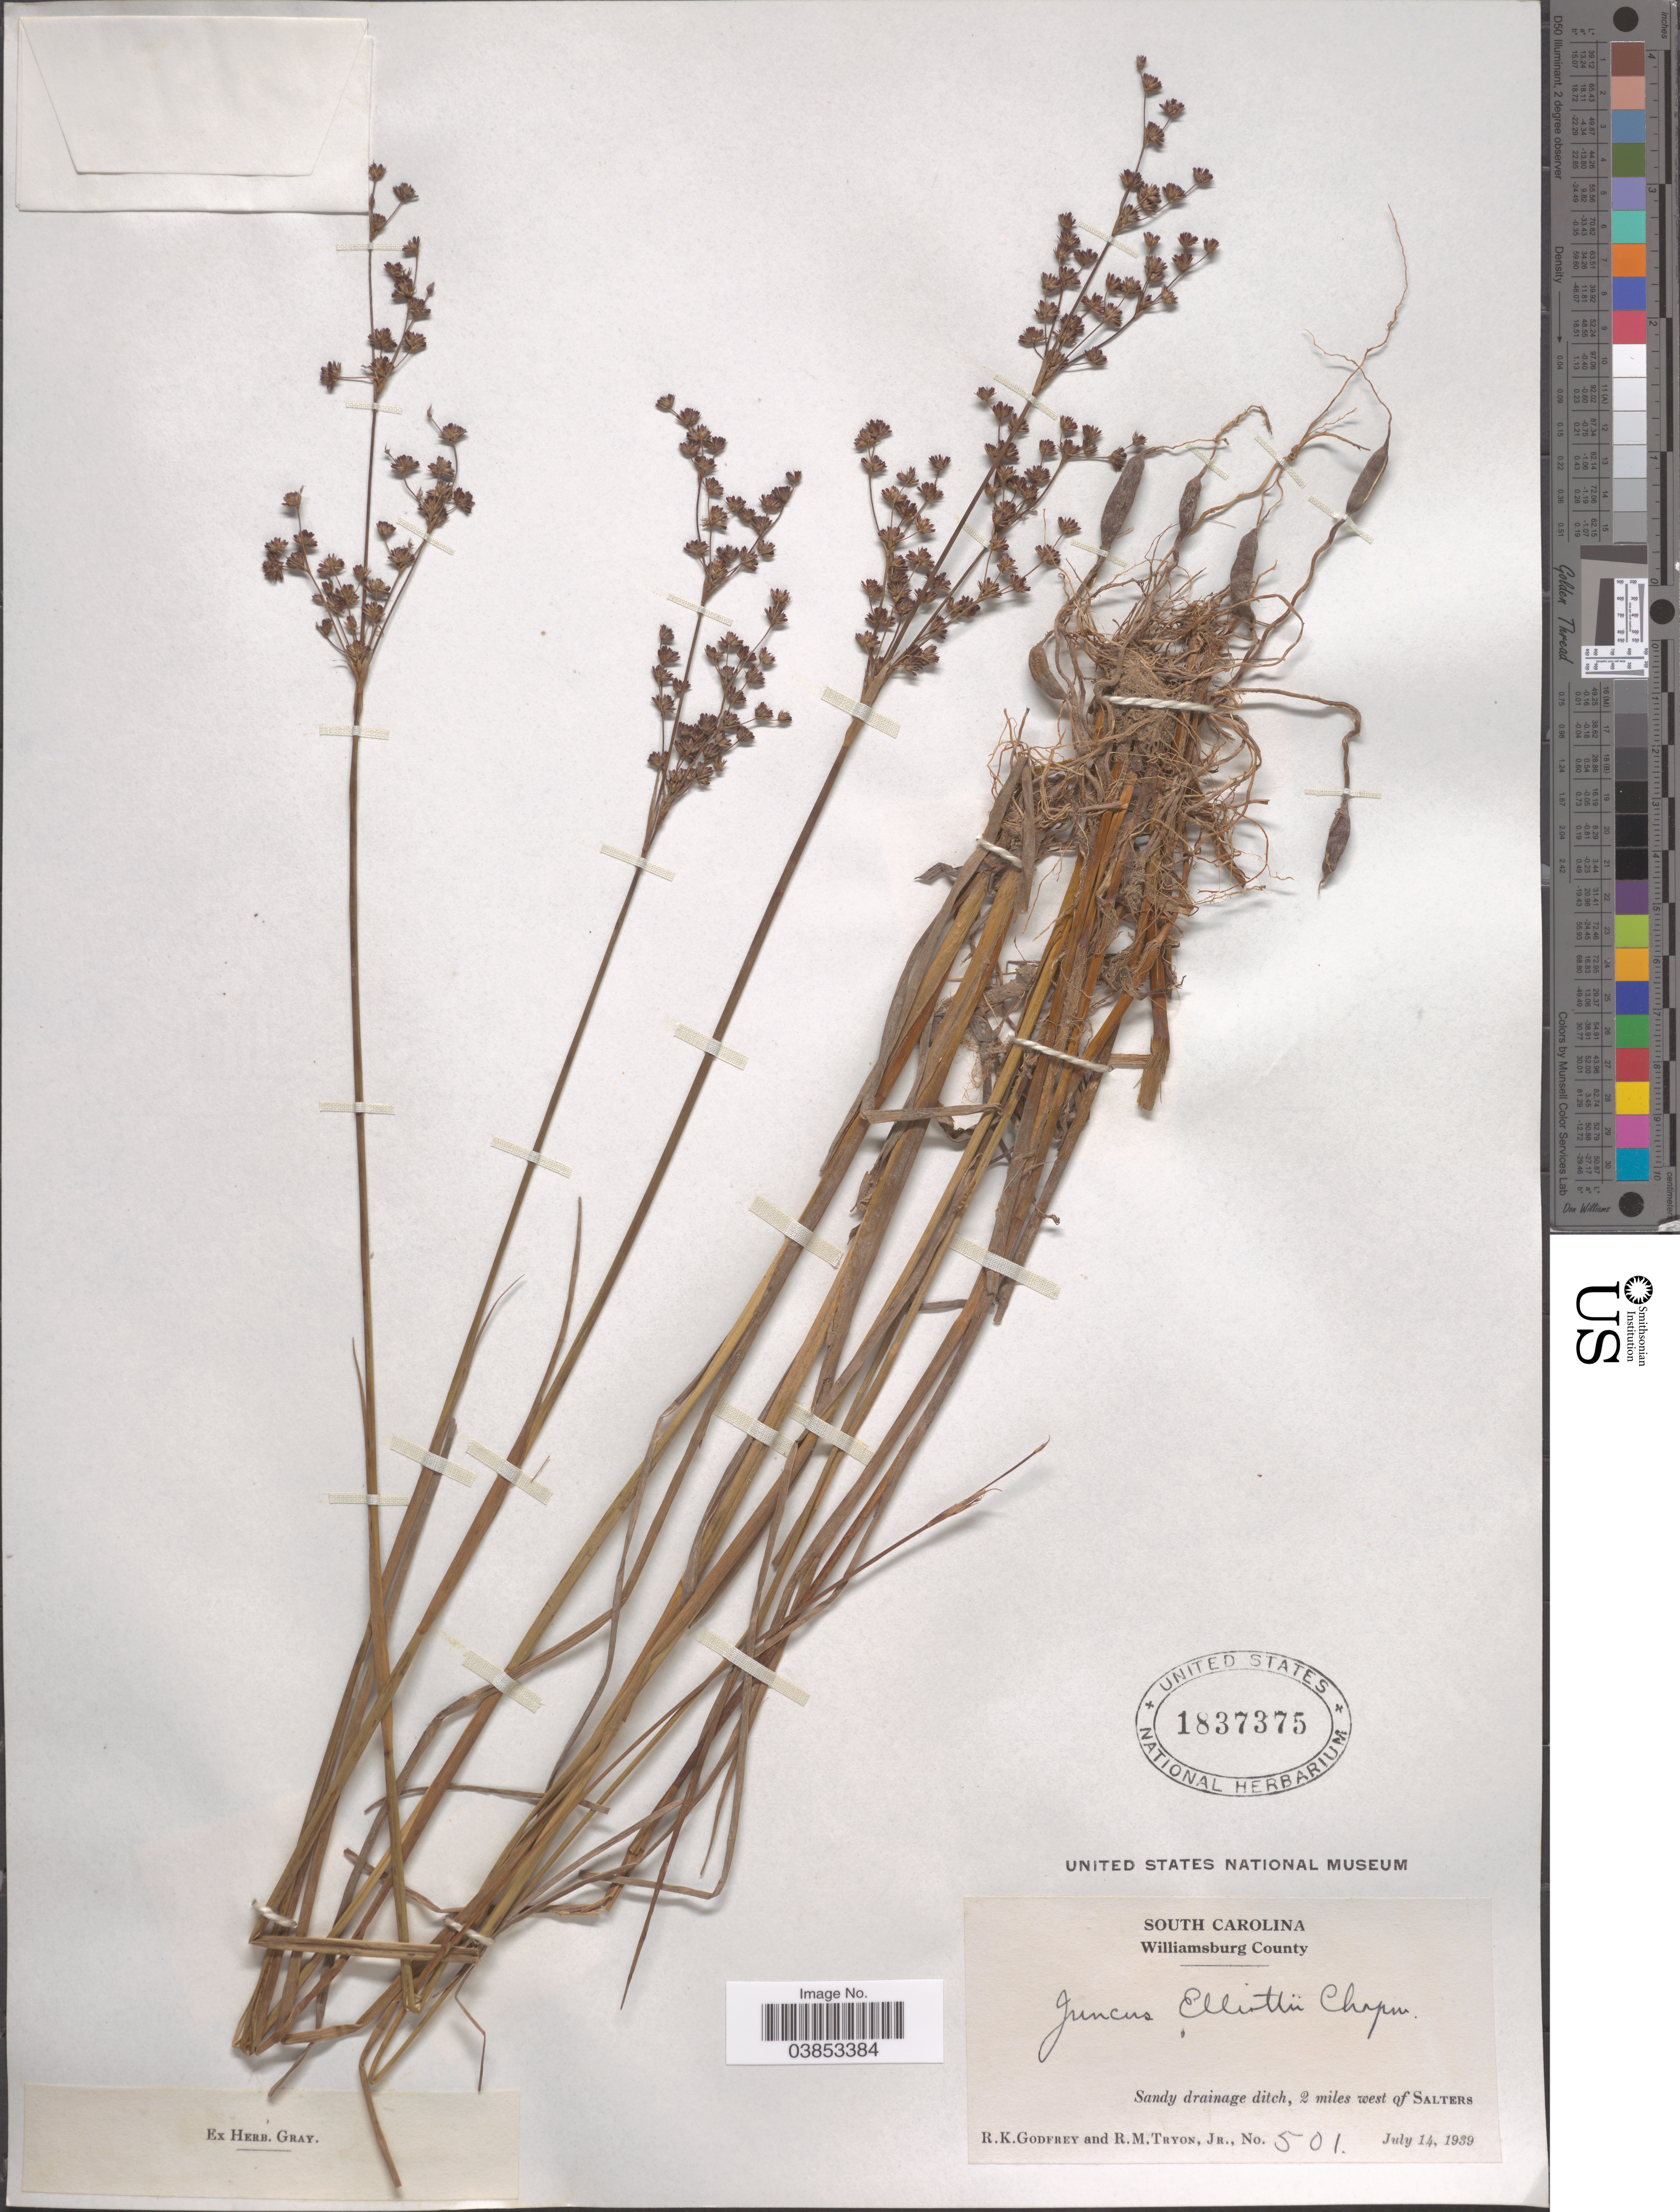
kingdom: Plantae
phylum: Tracheophyta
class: Liliopsida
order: Poales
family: Juncaceae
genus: Juncus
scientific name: Juncus elliottii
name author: Chapm.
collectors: R. K. Godfrey & R. Tryon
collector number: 501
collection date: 1939-07-14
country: United States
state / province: South Carolina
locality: Williamsburg County. 2 miles west of Salters.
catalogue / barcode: US 1837375